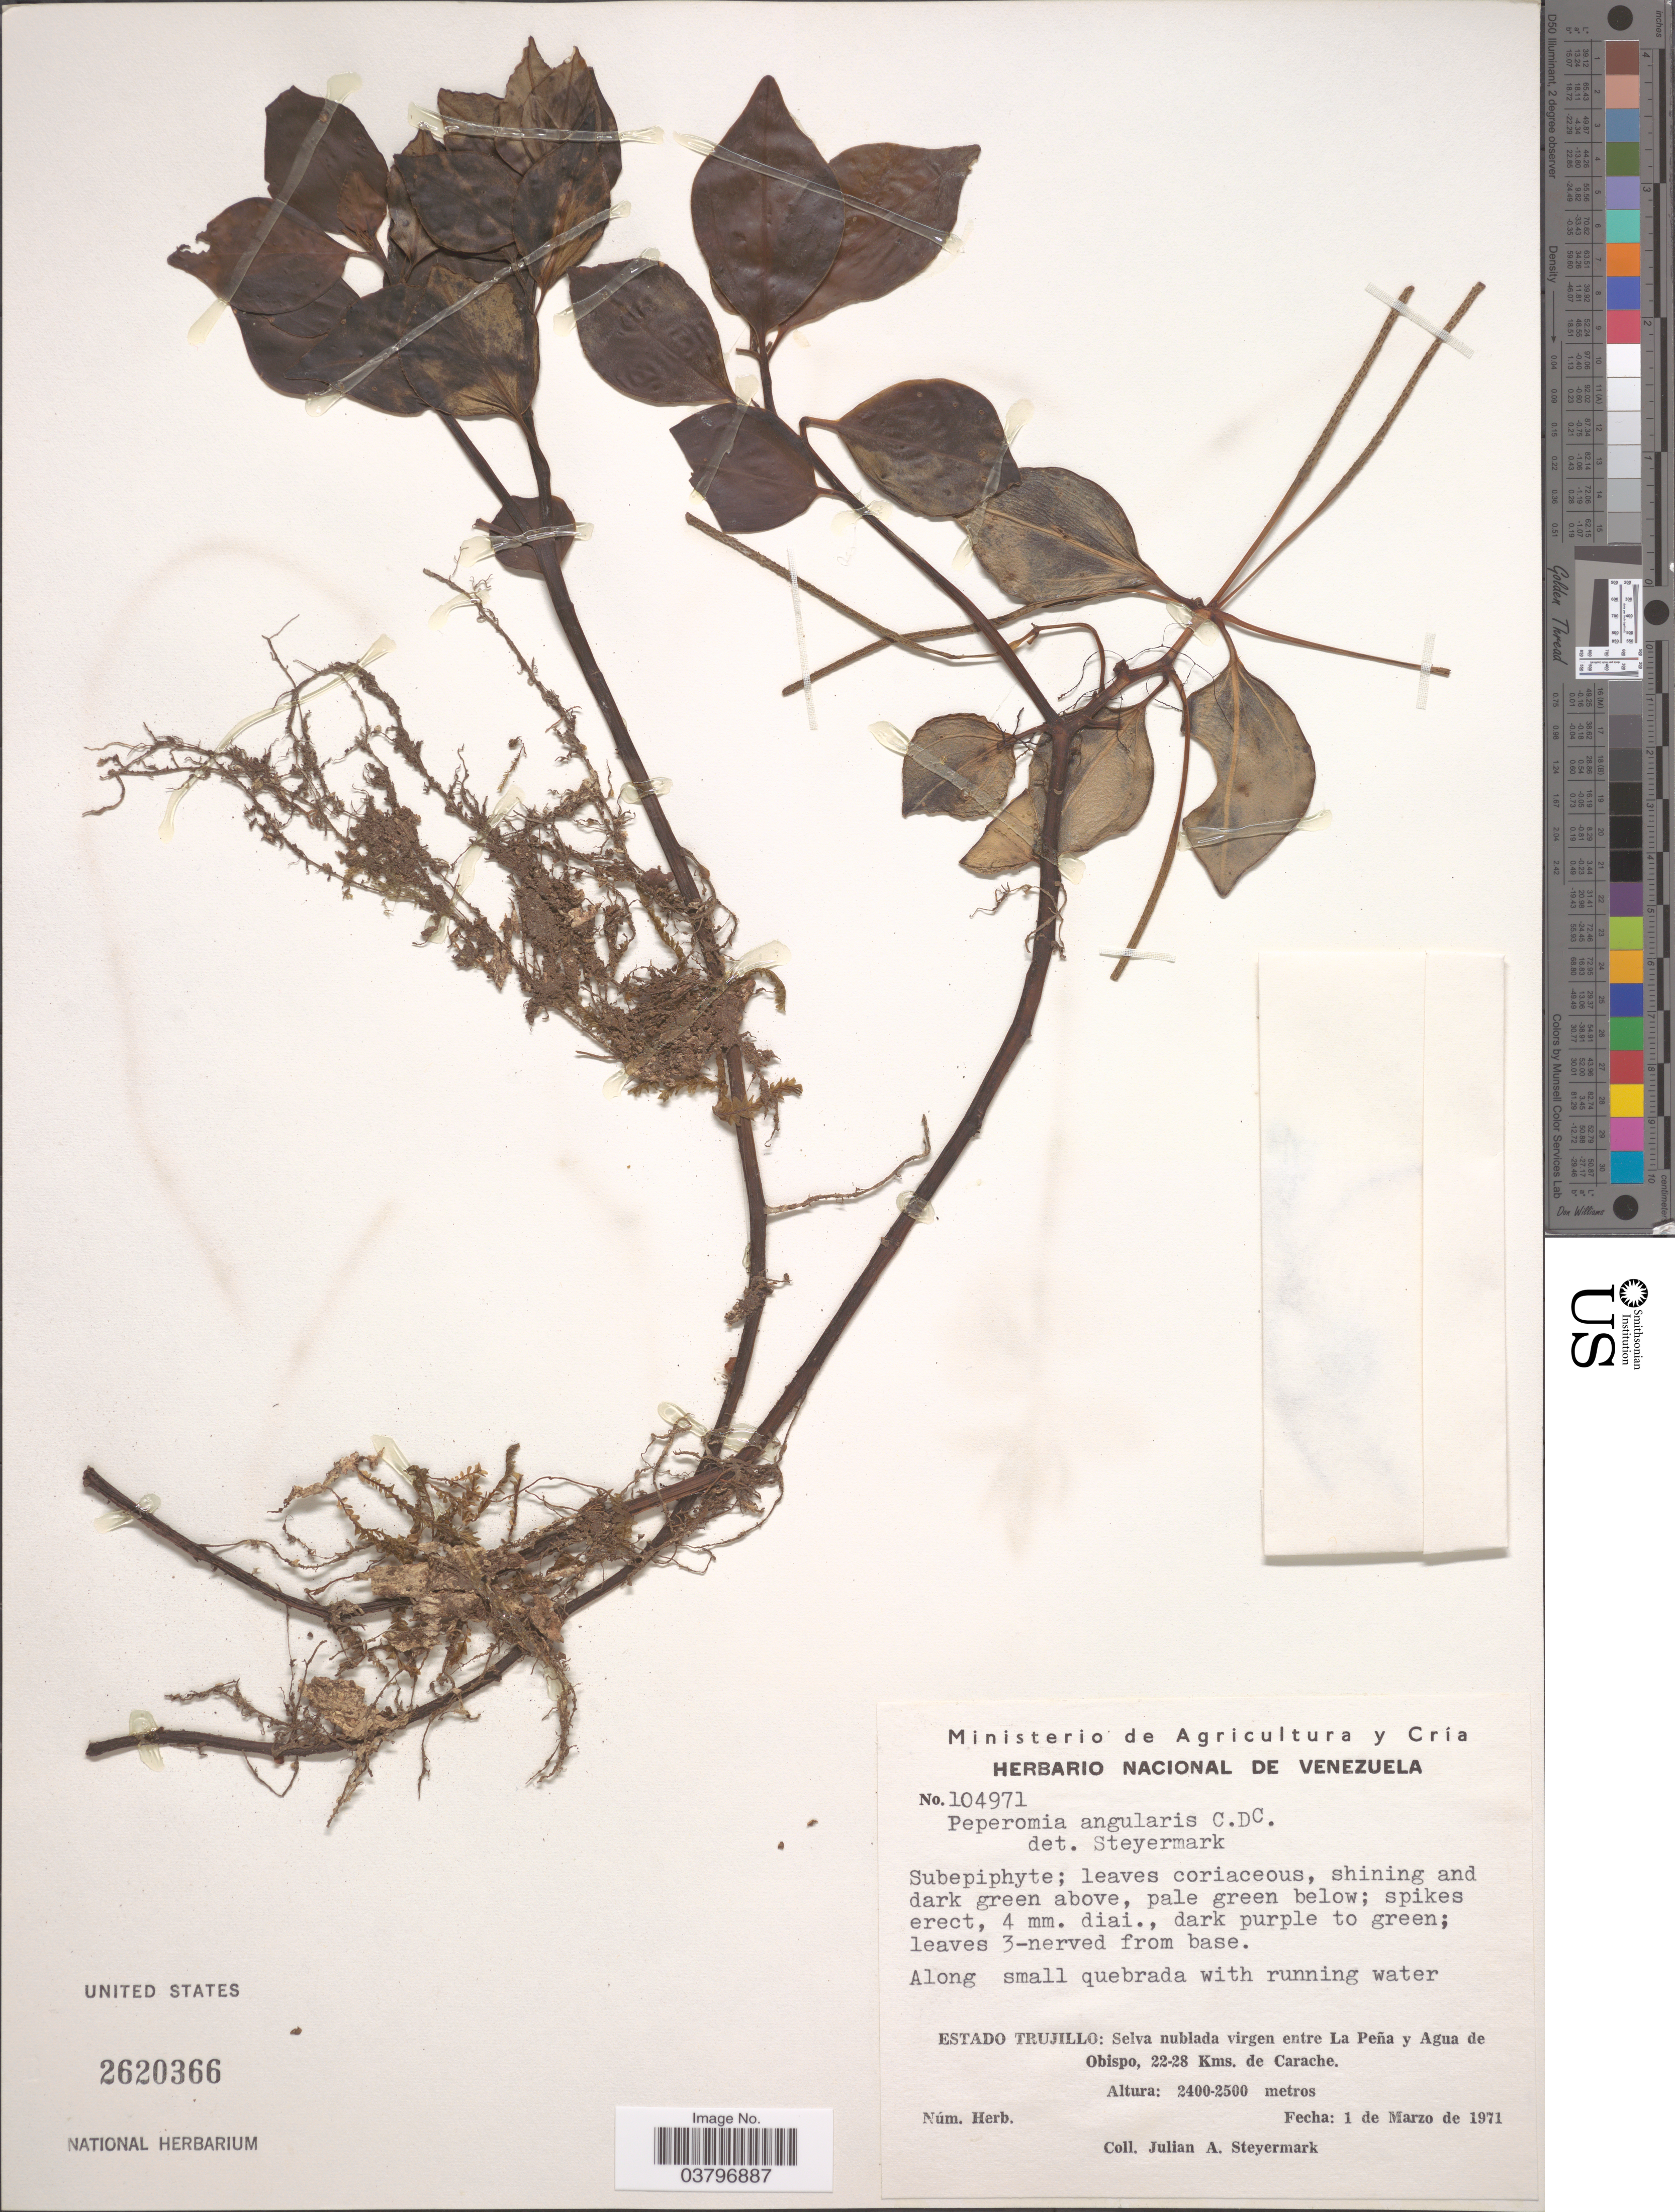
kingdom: Plantae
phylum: Tracheophyta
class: Magnoliopsida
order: Piperales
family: Piperaceae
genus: Peperomia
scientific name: Peperomia angularis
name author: C. DC.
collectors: J. Steyermark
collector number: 104971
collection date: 1971-03-01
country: Venezuela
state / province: Trujillo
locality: Selva nublada virgen entre La Peña y Agua de Obispo, 22-28 Kms. de Carache.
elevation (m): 2400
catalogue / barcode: US 2620366